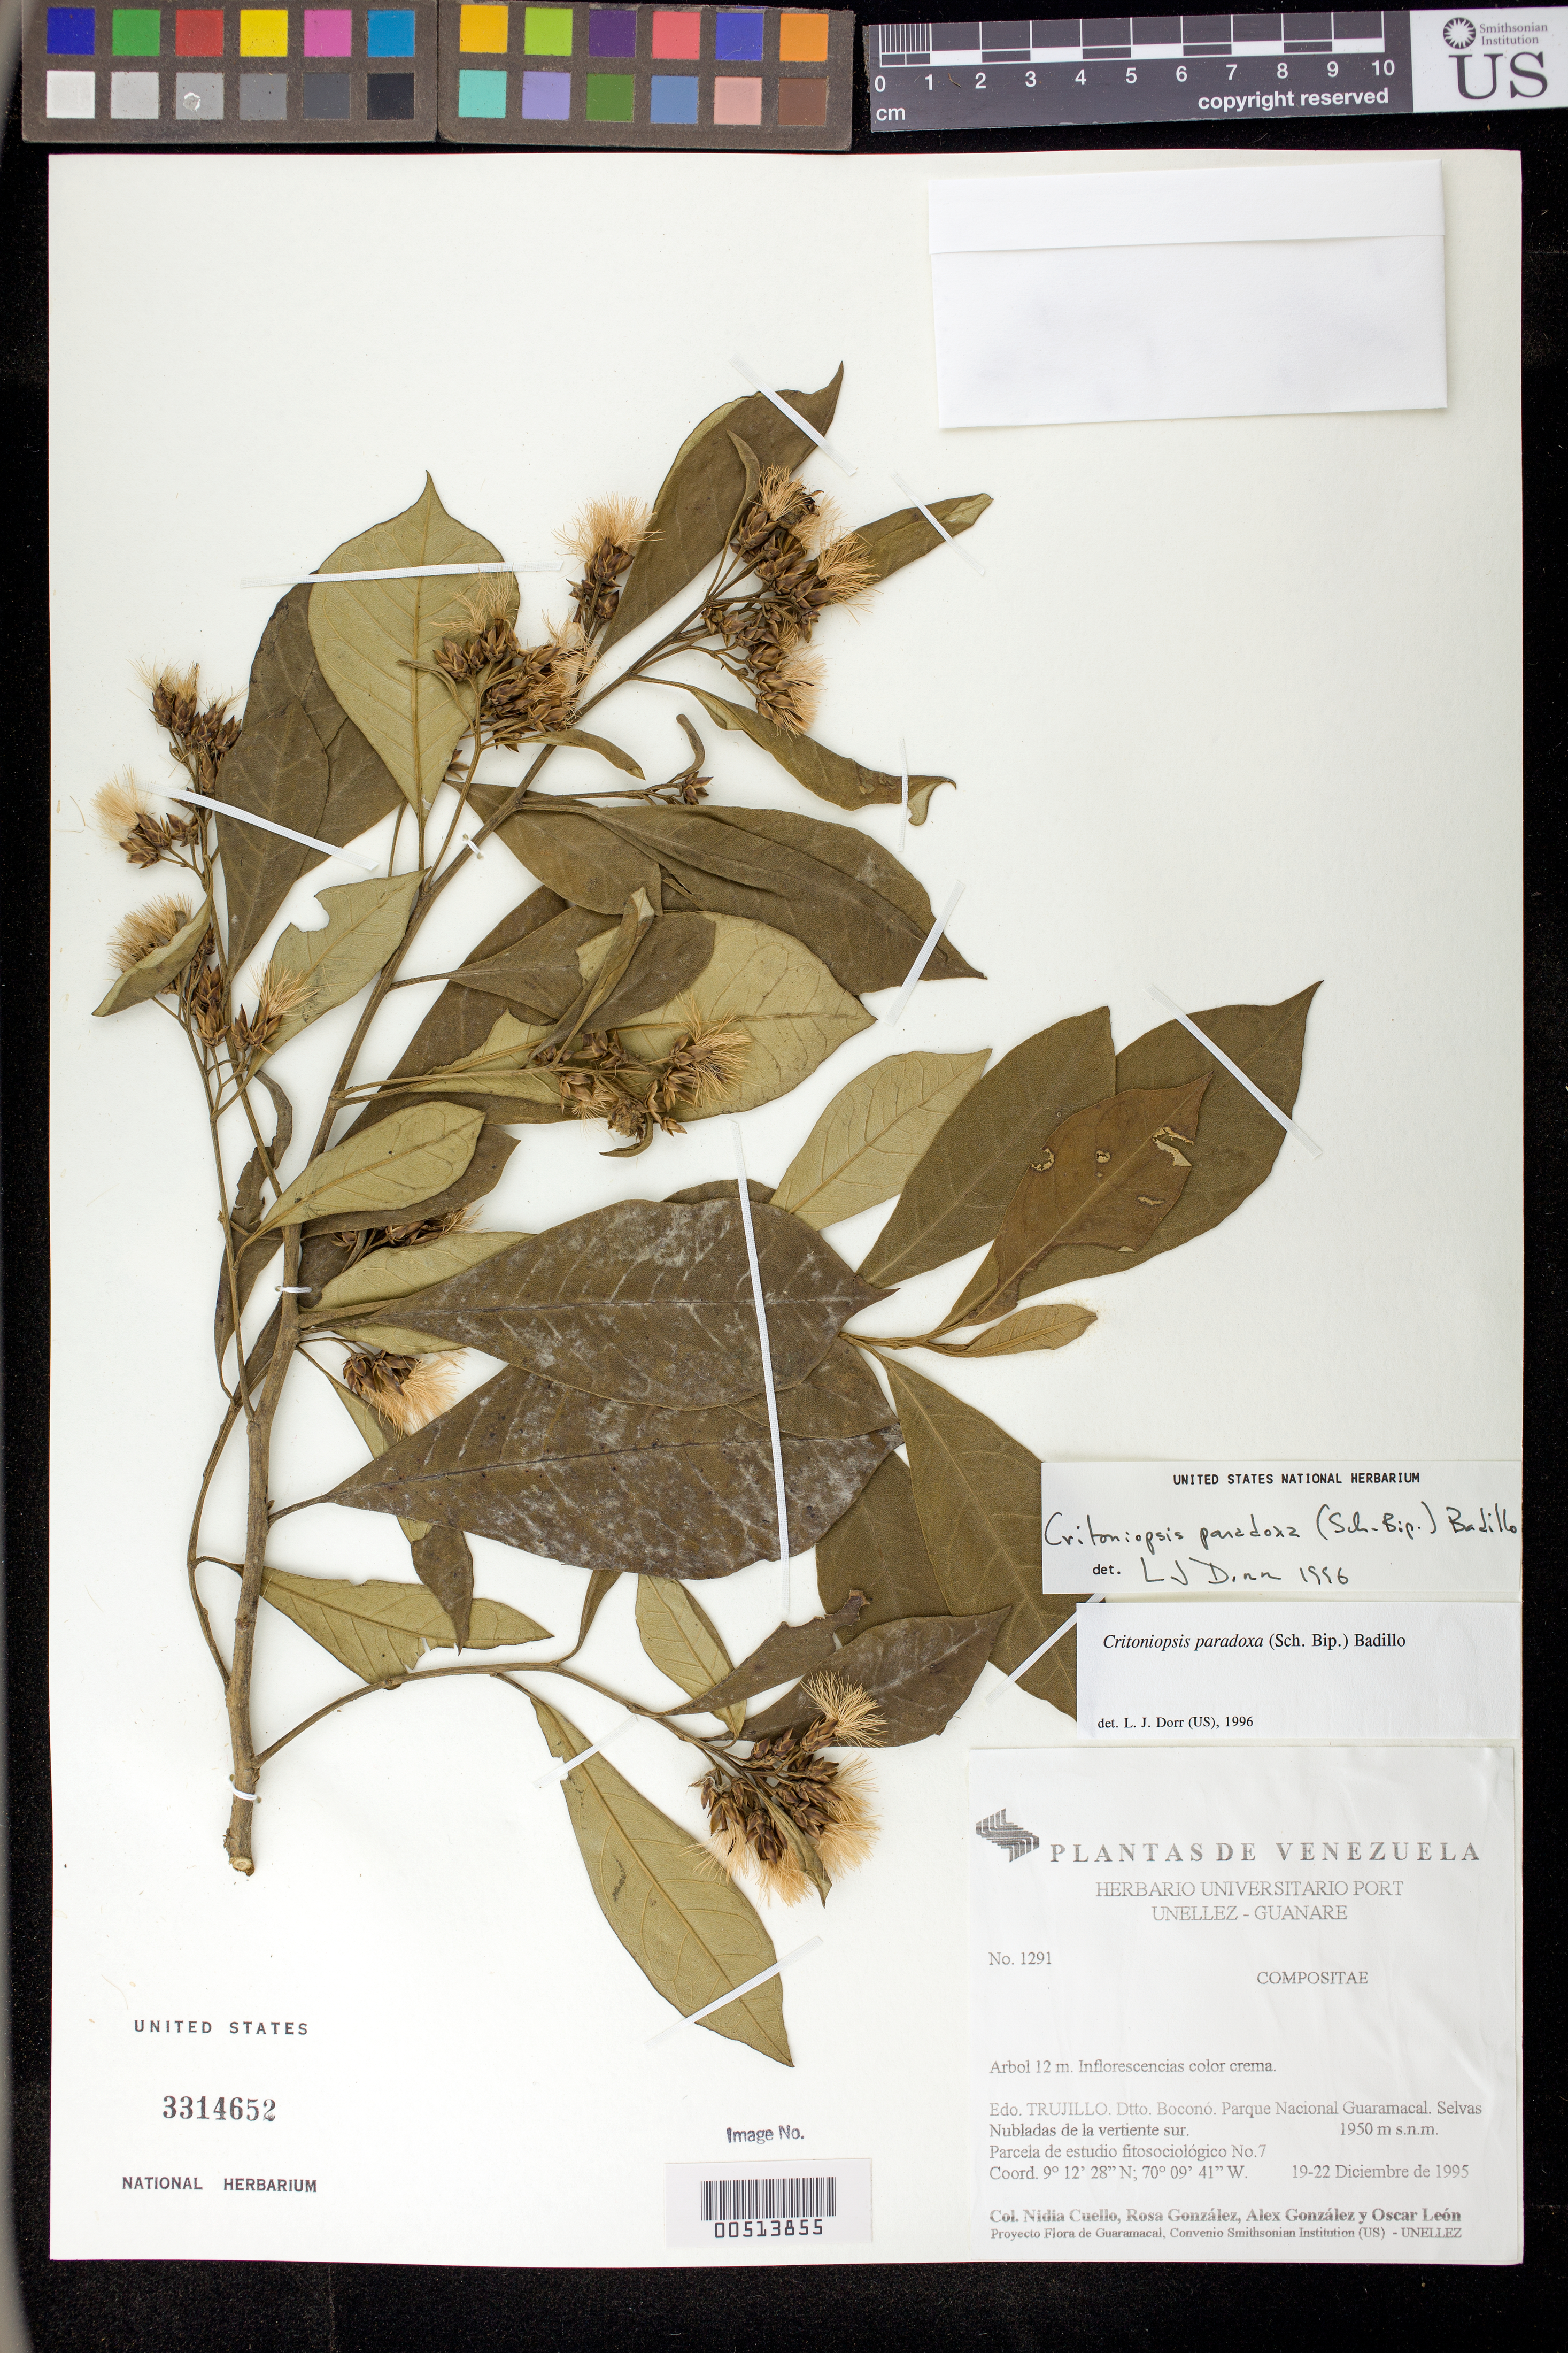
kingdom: Plantae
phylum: Tracheophyta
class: Magnoliopsida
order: Asterales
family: Asteraceae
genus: Critoniopsis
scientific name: Critoniopsis paradoxa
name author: (Sch. Bip.) V.M. Badillo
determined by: Dorr, L. J., (BOT), Smithsonian Institution - National Museum of Natural History (UNITED STATES)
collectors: N. L. Cuello, R. González, A. Gonzáles & O. León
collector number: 1291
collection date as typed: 19 Dec 1995 to 22 Dec 1995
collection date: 1995-12-19/1995-12-22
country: Venezuela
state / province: Trujillo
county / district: Boconó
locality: Parque Nacional Guaramacal, vertiente S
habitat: Selvas Nubladas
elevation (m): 1950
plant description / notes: PORT, US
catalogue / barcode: US 3314652